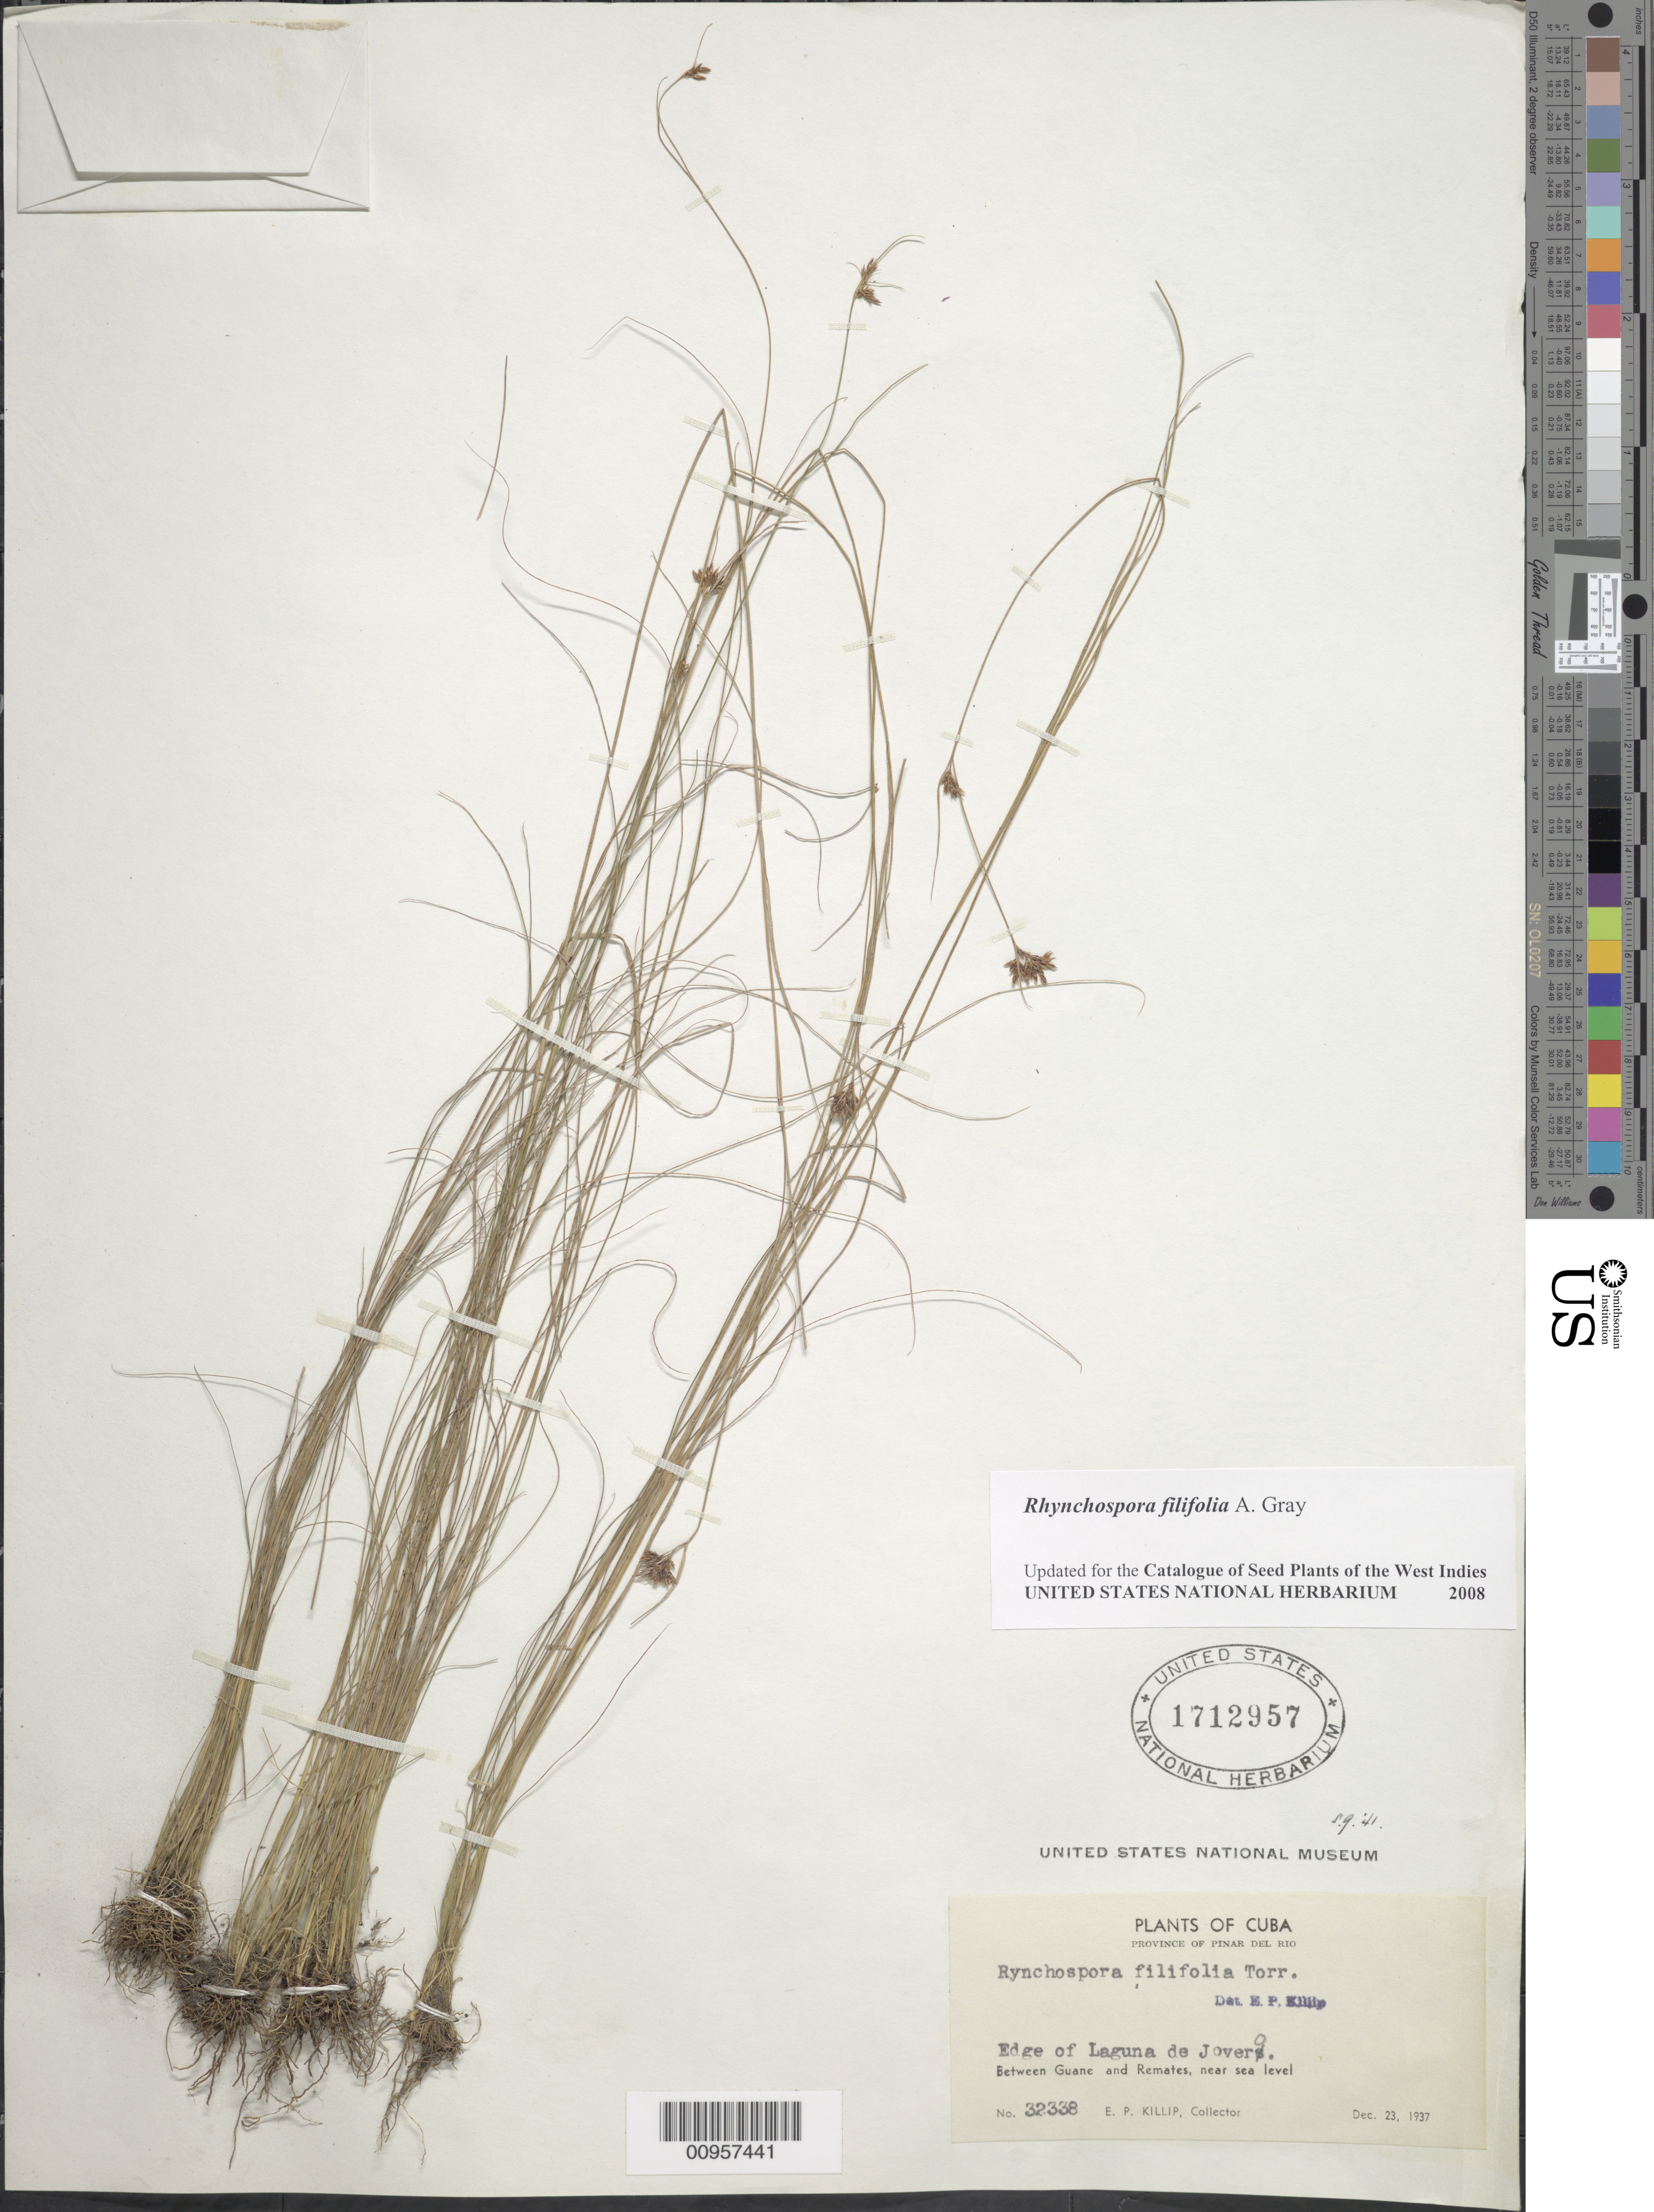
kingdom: Plantae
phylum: Tracheophyta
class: Liliopsida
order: Poales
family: Cyperaceae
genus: Rhynchospora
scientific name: Rhynchospora filifolia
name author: A. Gray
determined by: Strong, M. T., (US), Smithsonian Institution - National Museum of Natural History (UNITED STATES)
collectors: E. P. Killip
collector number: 32338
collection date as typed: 23 Dec 1937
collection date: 1937-12-23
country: Cuba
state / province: Pinar del Rio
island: Cuba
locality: Between Guane and El Payuco, edge of Laguna de Jovero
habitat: Edge of lagoon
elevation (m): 0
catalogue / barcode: US 1712957